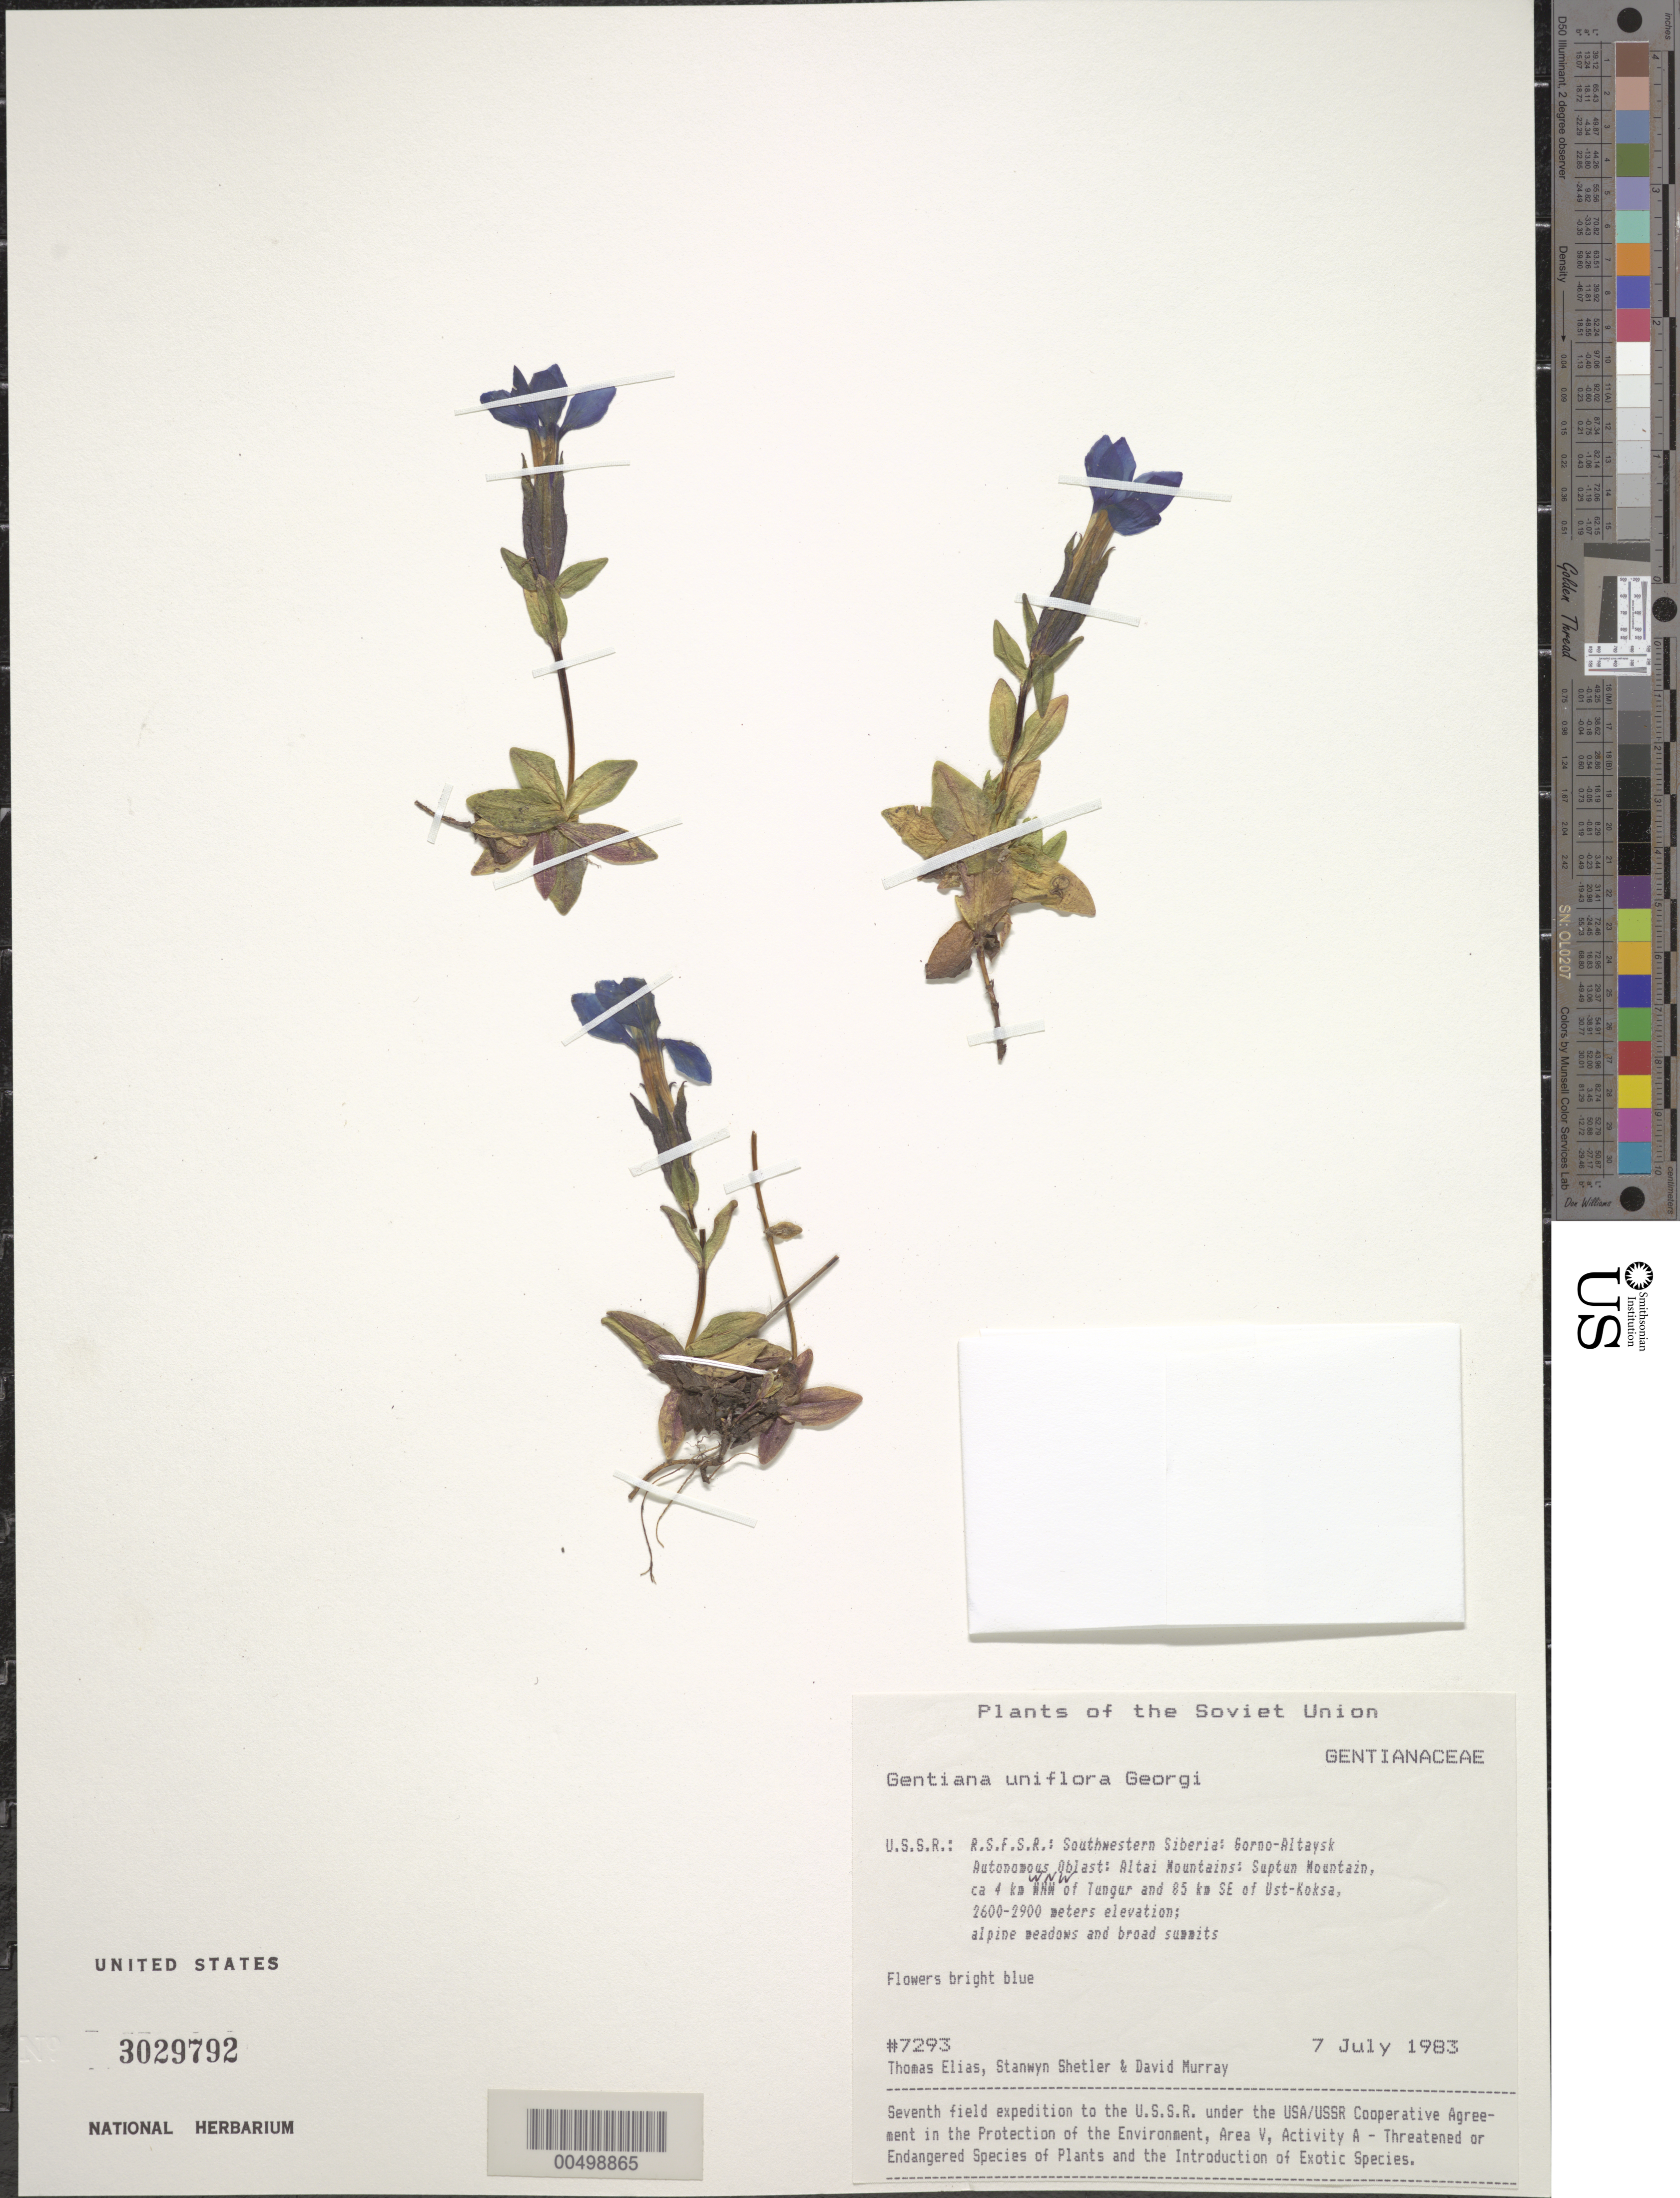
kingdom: Plantae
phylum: Tracheophyta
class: Magnoliopsida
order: Gentianales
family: Gentianaceae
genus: Gentiana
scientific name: Gentiana uniflora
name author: Georgi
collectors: T. Elias, S. Shetler & D. F. Murray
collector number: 7293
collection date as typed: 07 Jul 1983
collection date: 1983-07-07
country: Russian Federation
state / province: Altai Republic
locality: Altai Mountains, Suptun Mountain, ca. 4 km WNW of Tungur and 85 km SE of Ust-Koksa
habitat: alpine meadows and broad summits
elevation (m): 2600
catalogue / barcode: US 3029792